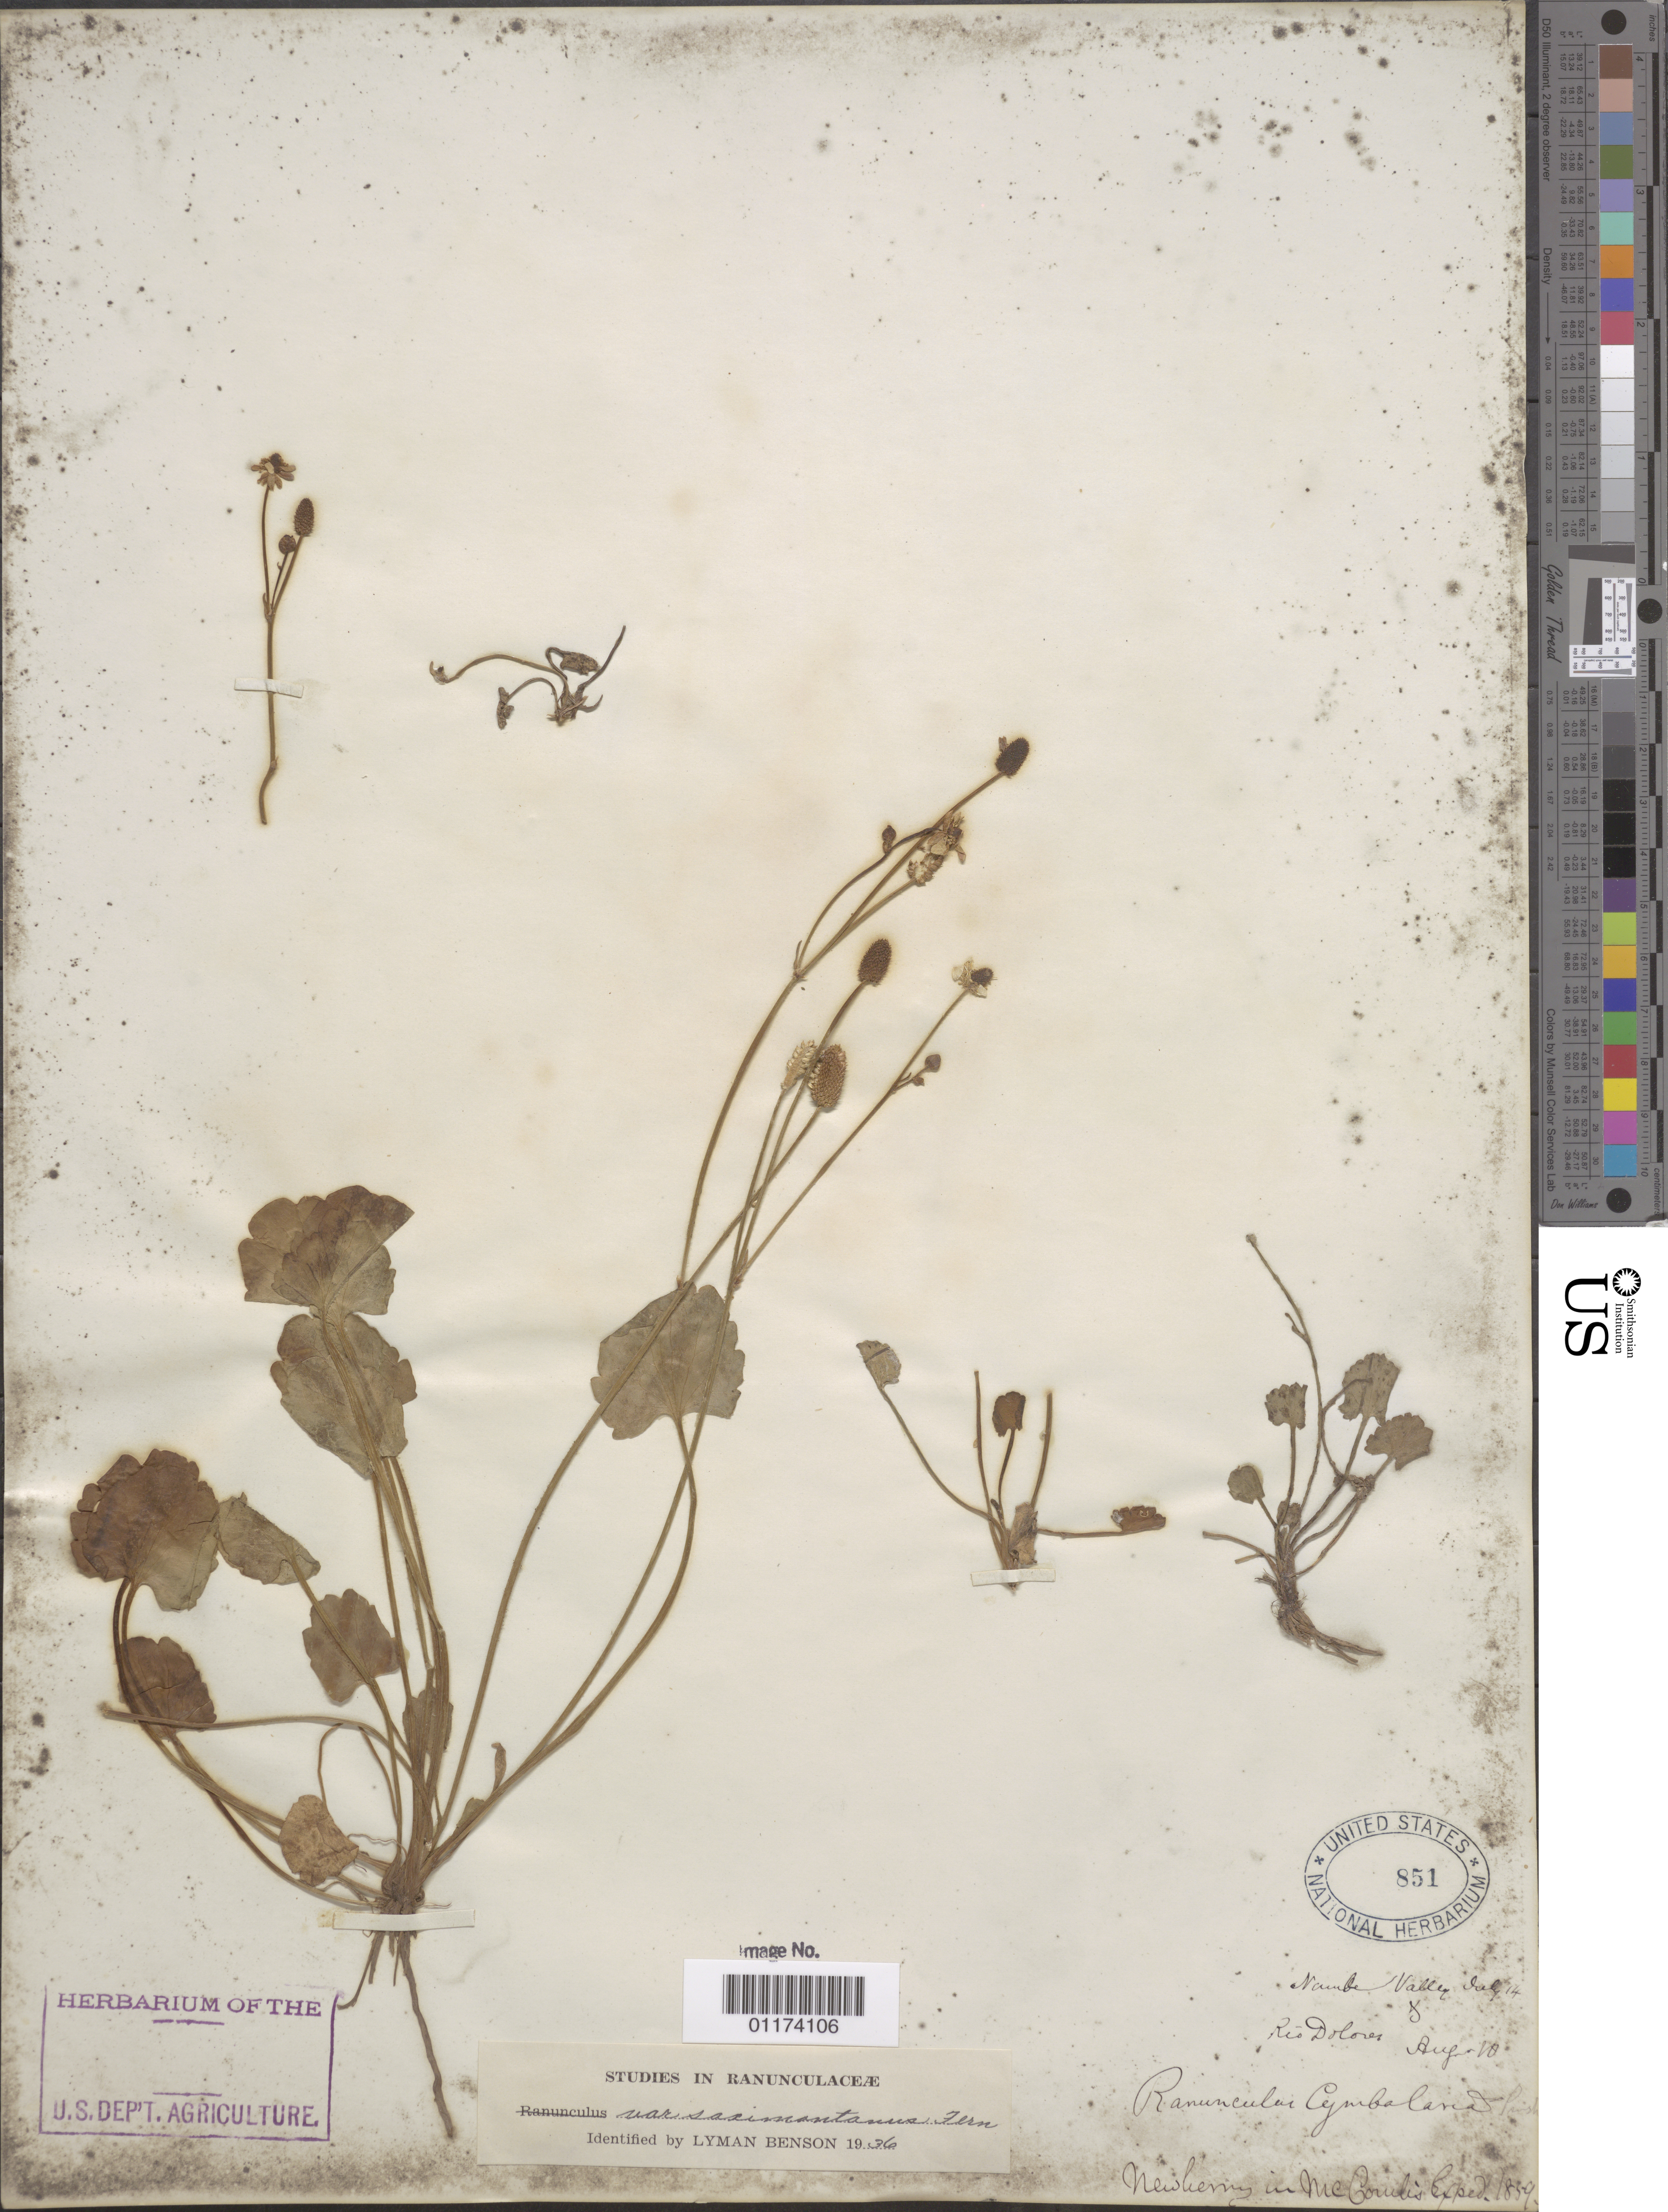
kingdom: Plantae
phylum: Tracheophyta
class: Magnoliopsida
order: Ranunculales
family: Ranunculaceae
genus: Halerpestes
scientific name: Halerpestes cymbalaria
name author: (Pursh) Greene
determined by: Strong, M. T., (US), Smithsonian Institution - National Museum of Natural History (UNITED STATES)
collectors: Newberry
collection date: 1859-07-14,1859-08-11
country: United States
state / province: New Mexico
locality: Rio Dolores, Nambe Valley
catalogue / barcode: US 851